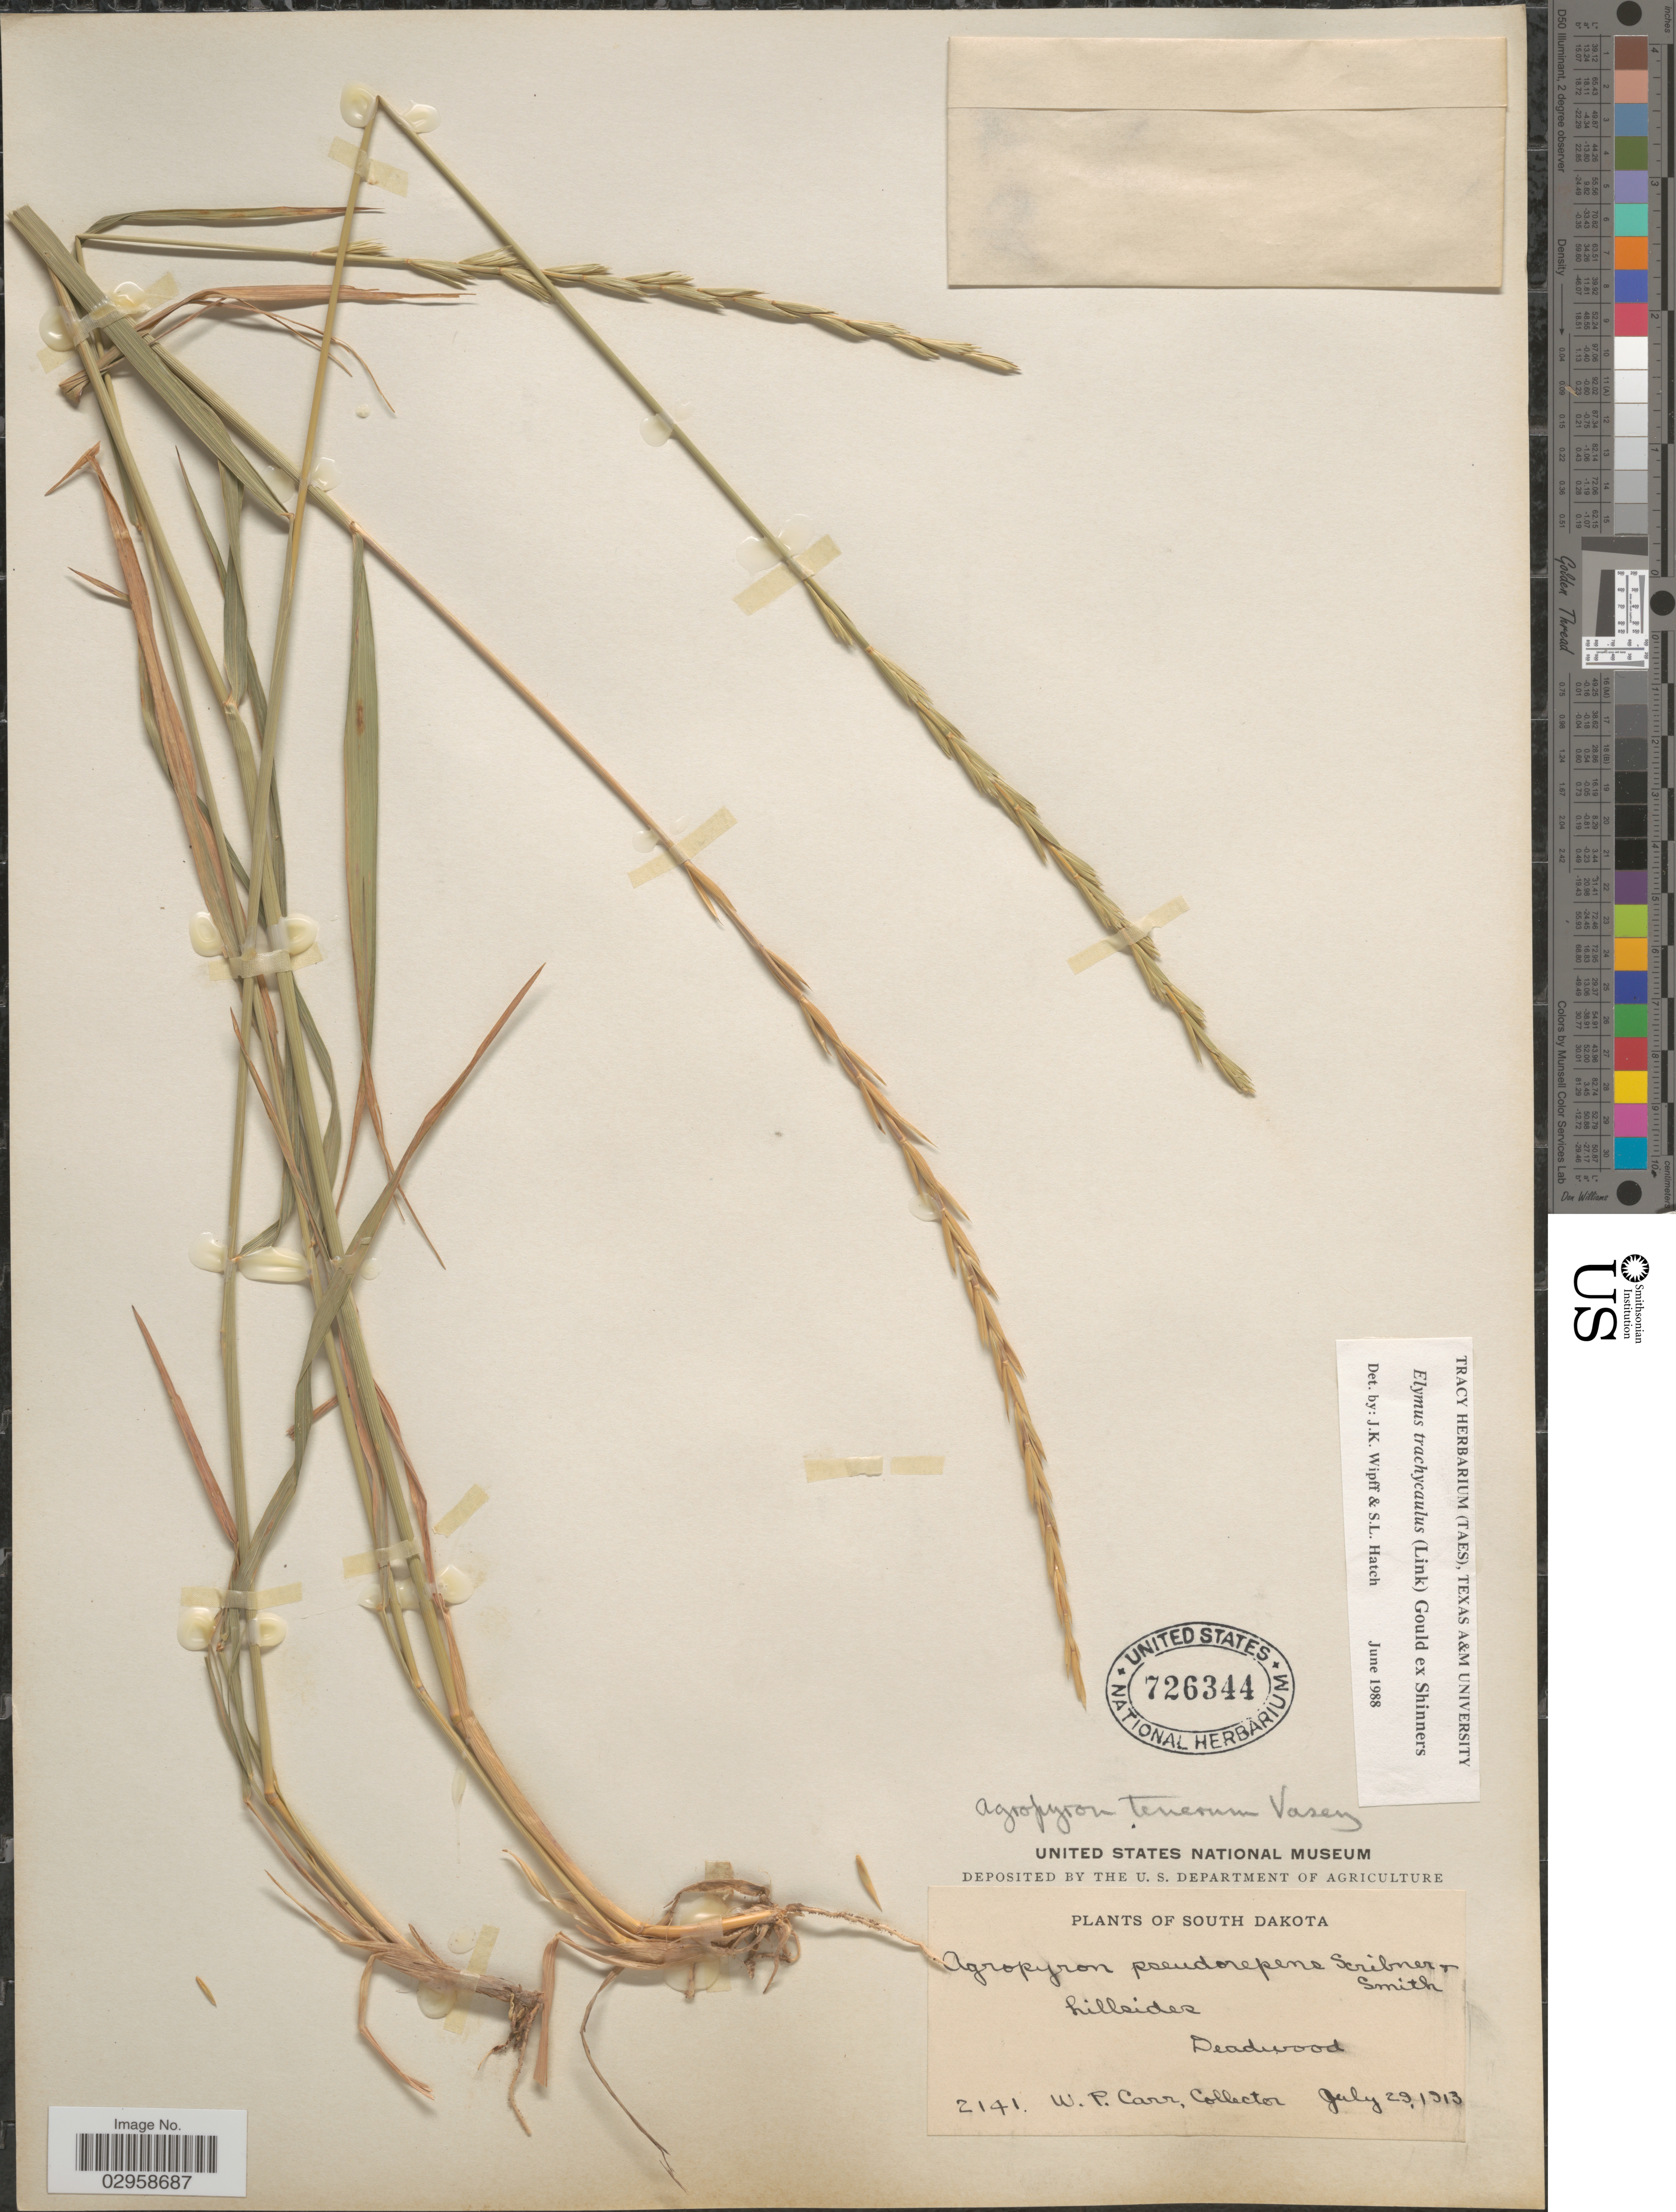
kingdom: Plantae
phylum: Tracheophyta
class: Liliopsida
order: Poales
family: Poaceae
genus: Elymus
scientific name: Elymus trachycaulus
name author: (Link) Gould ex Shinners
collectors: W. Carr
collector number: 2141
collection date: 1913-07-29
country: United States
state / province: South Dakota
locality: Hillsides. Deadwood.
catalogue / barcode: US 726344